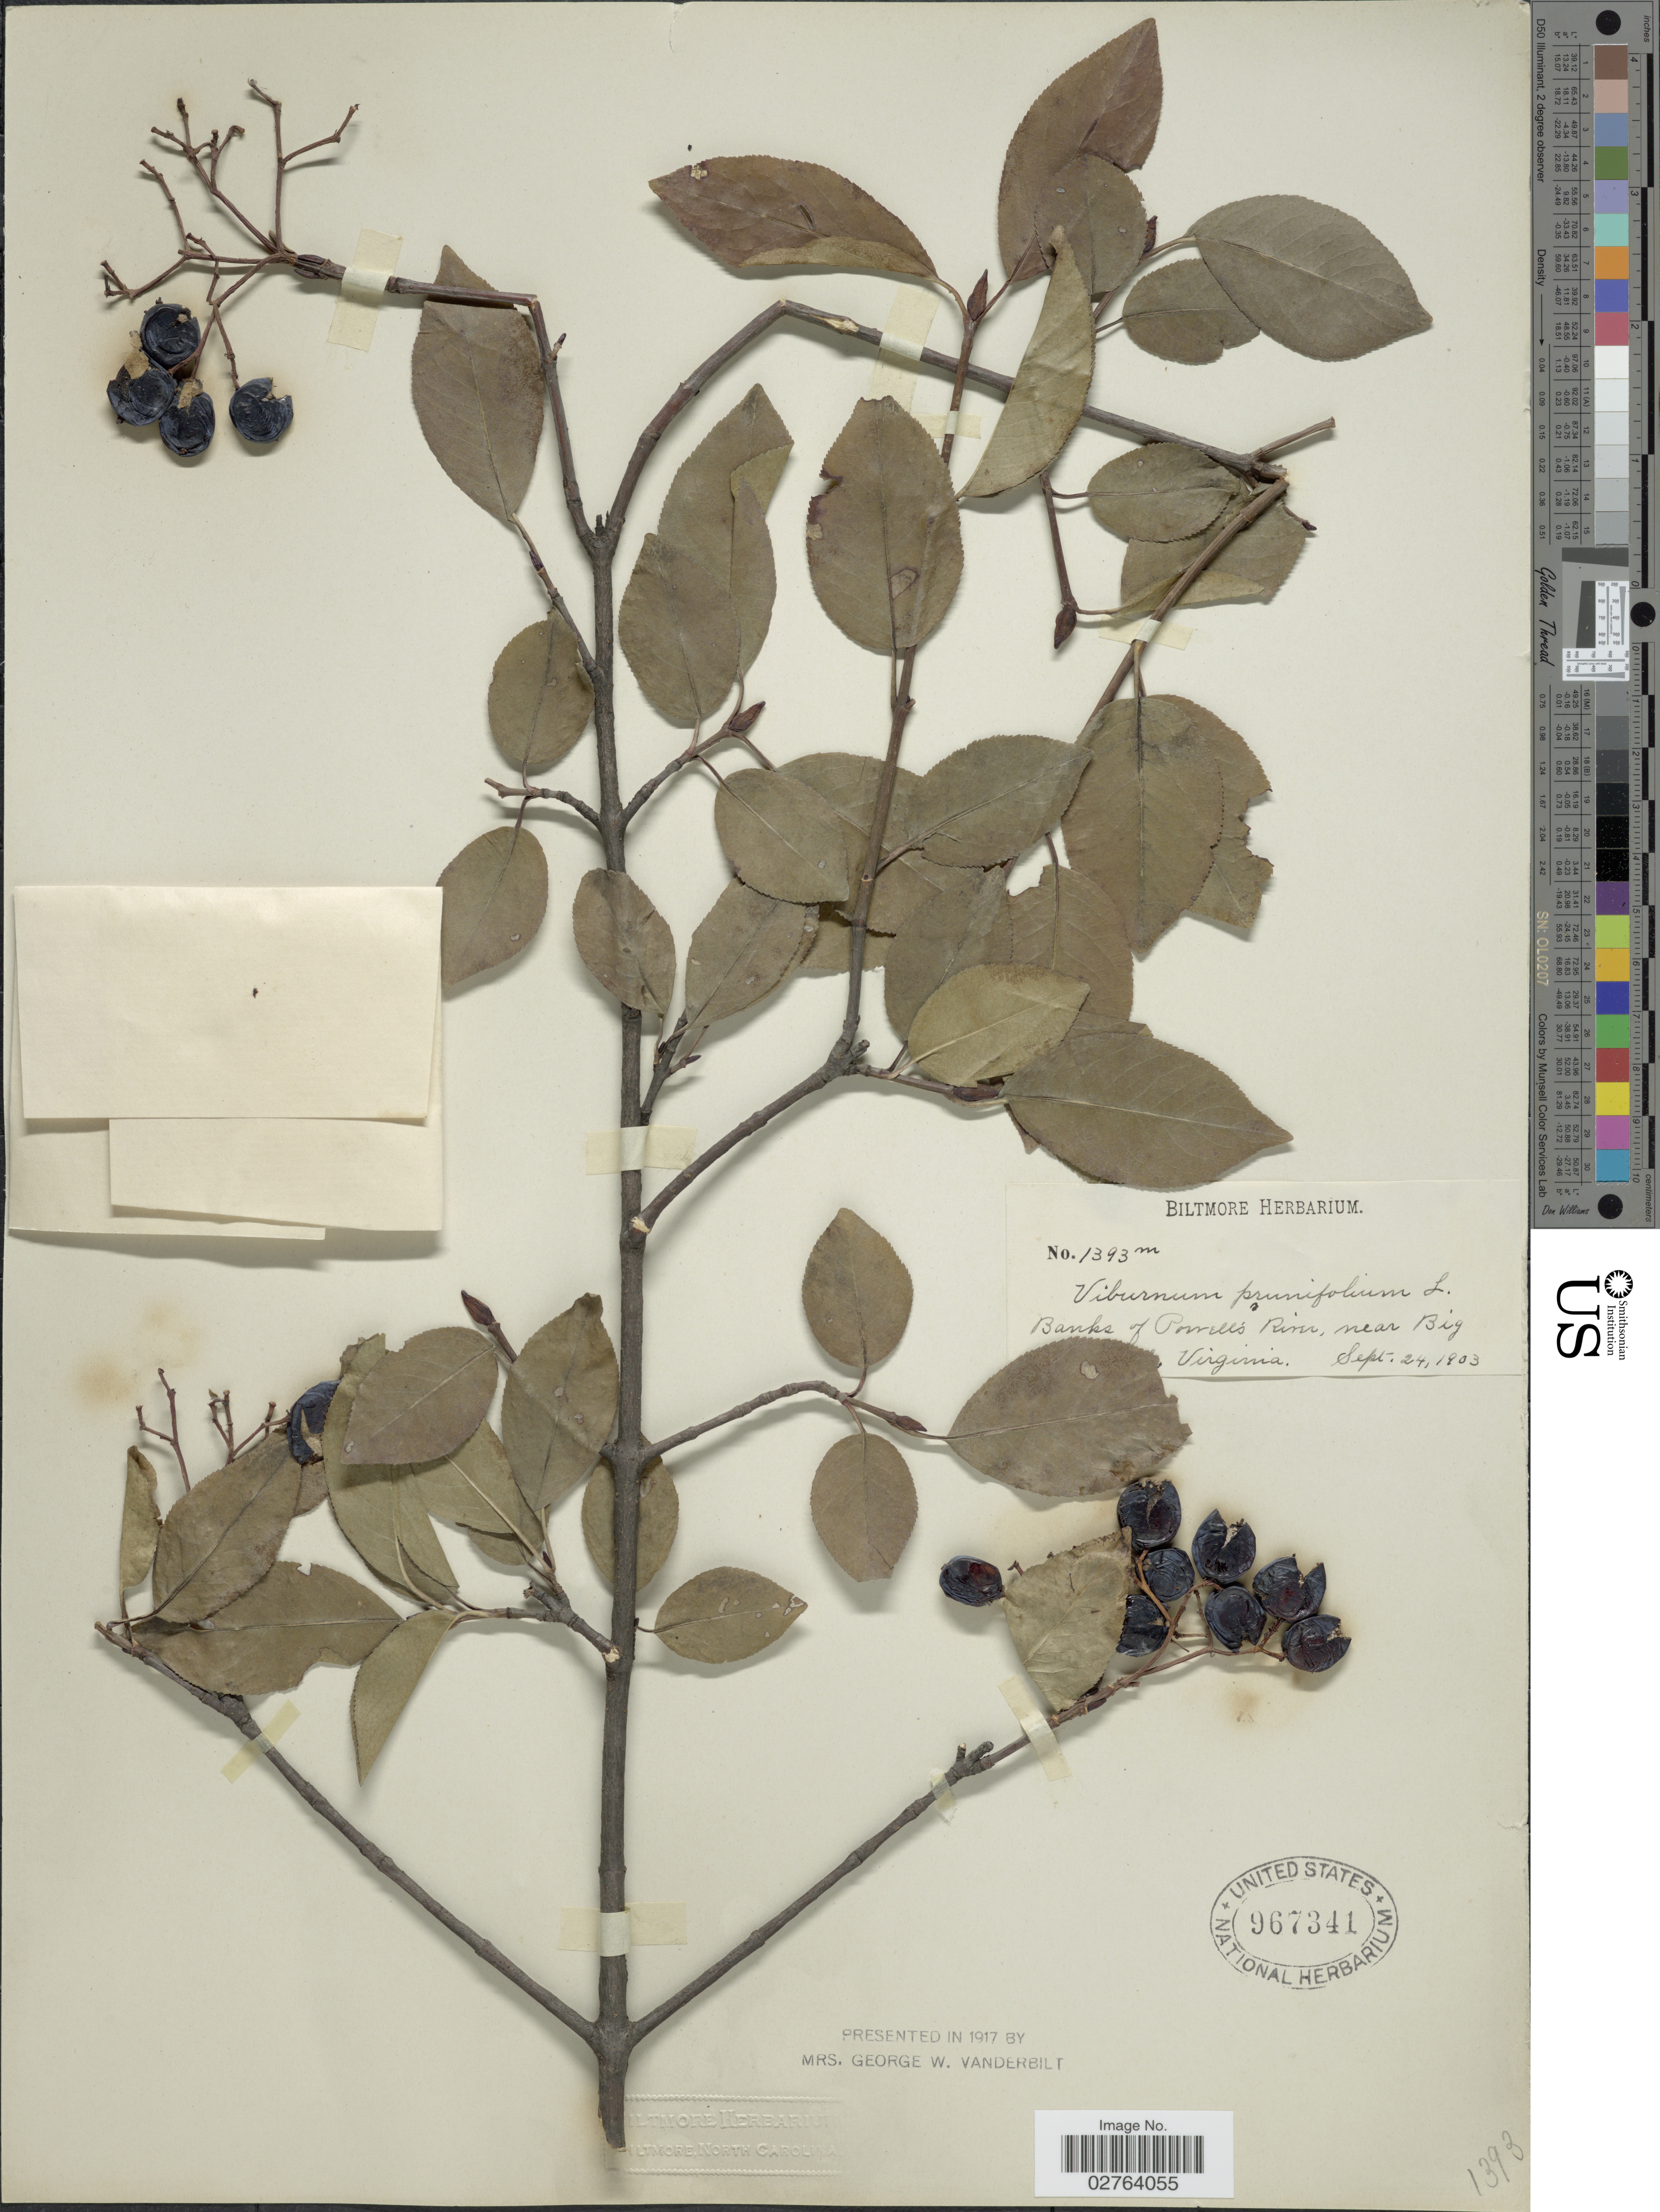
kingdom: Plantae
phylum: Tracheophyta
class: Magnoliopsida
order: Dipsacales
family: Viburnaceae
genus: Viburnum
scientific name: Viburnum prunifolium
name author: L.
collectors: ex herb. Biltmore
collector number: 1393m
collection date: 1903-09-24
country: United States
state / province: Virginia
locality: Banks of Powell´s River, near Big [illegible text]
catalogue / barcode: US 967341